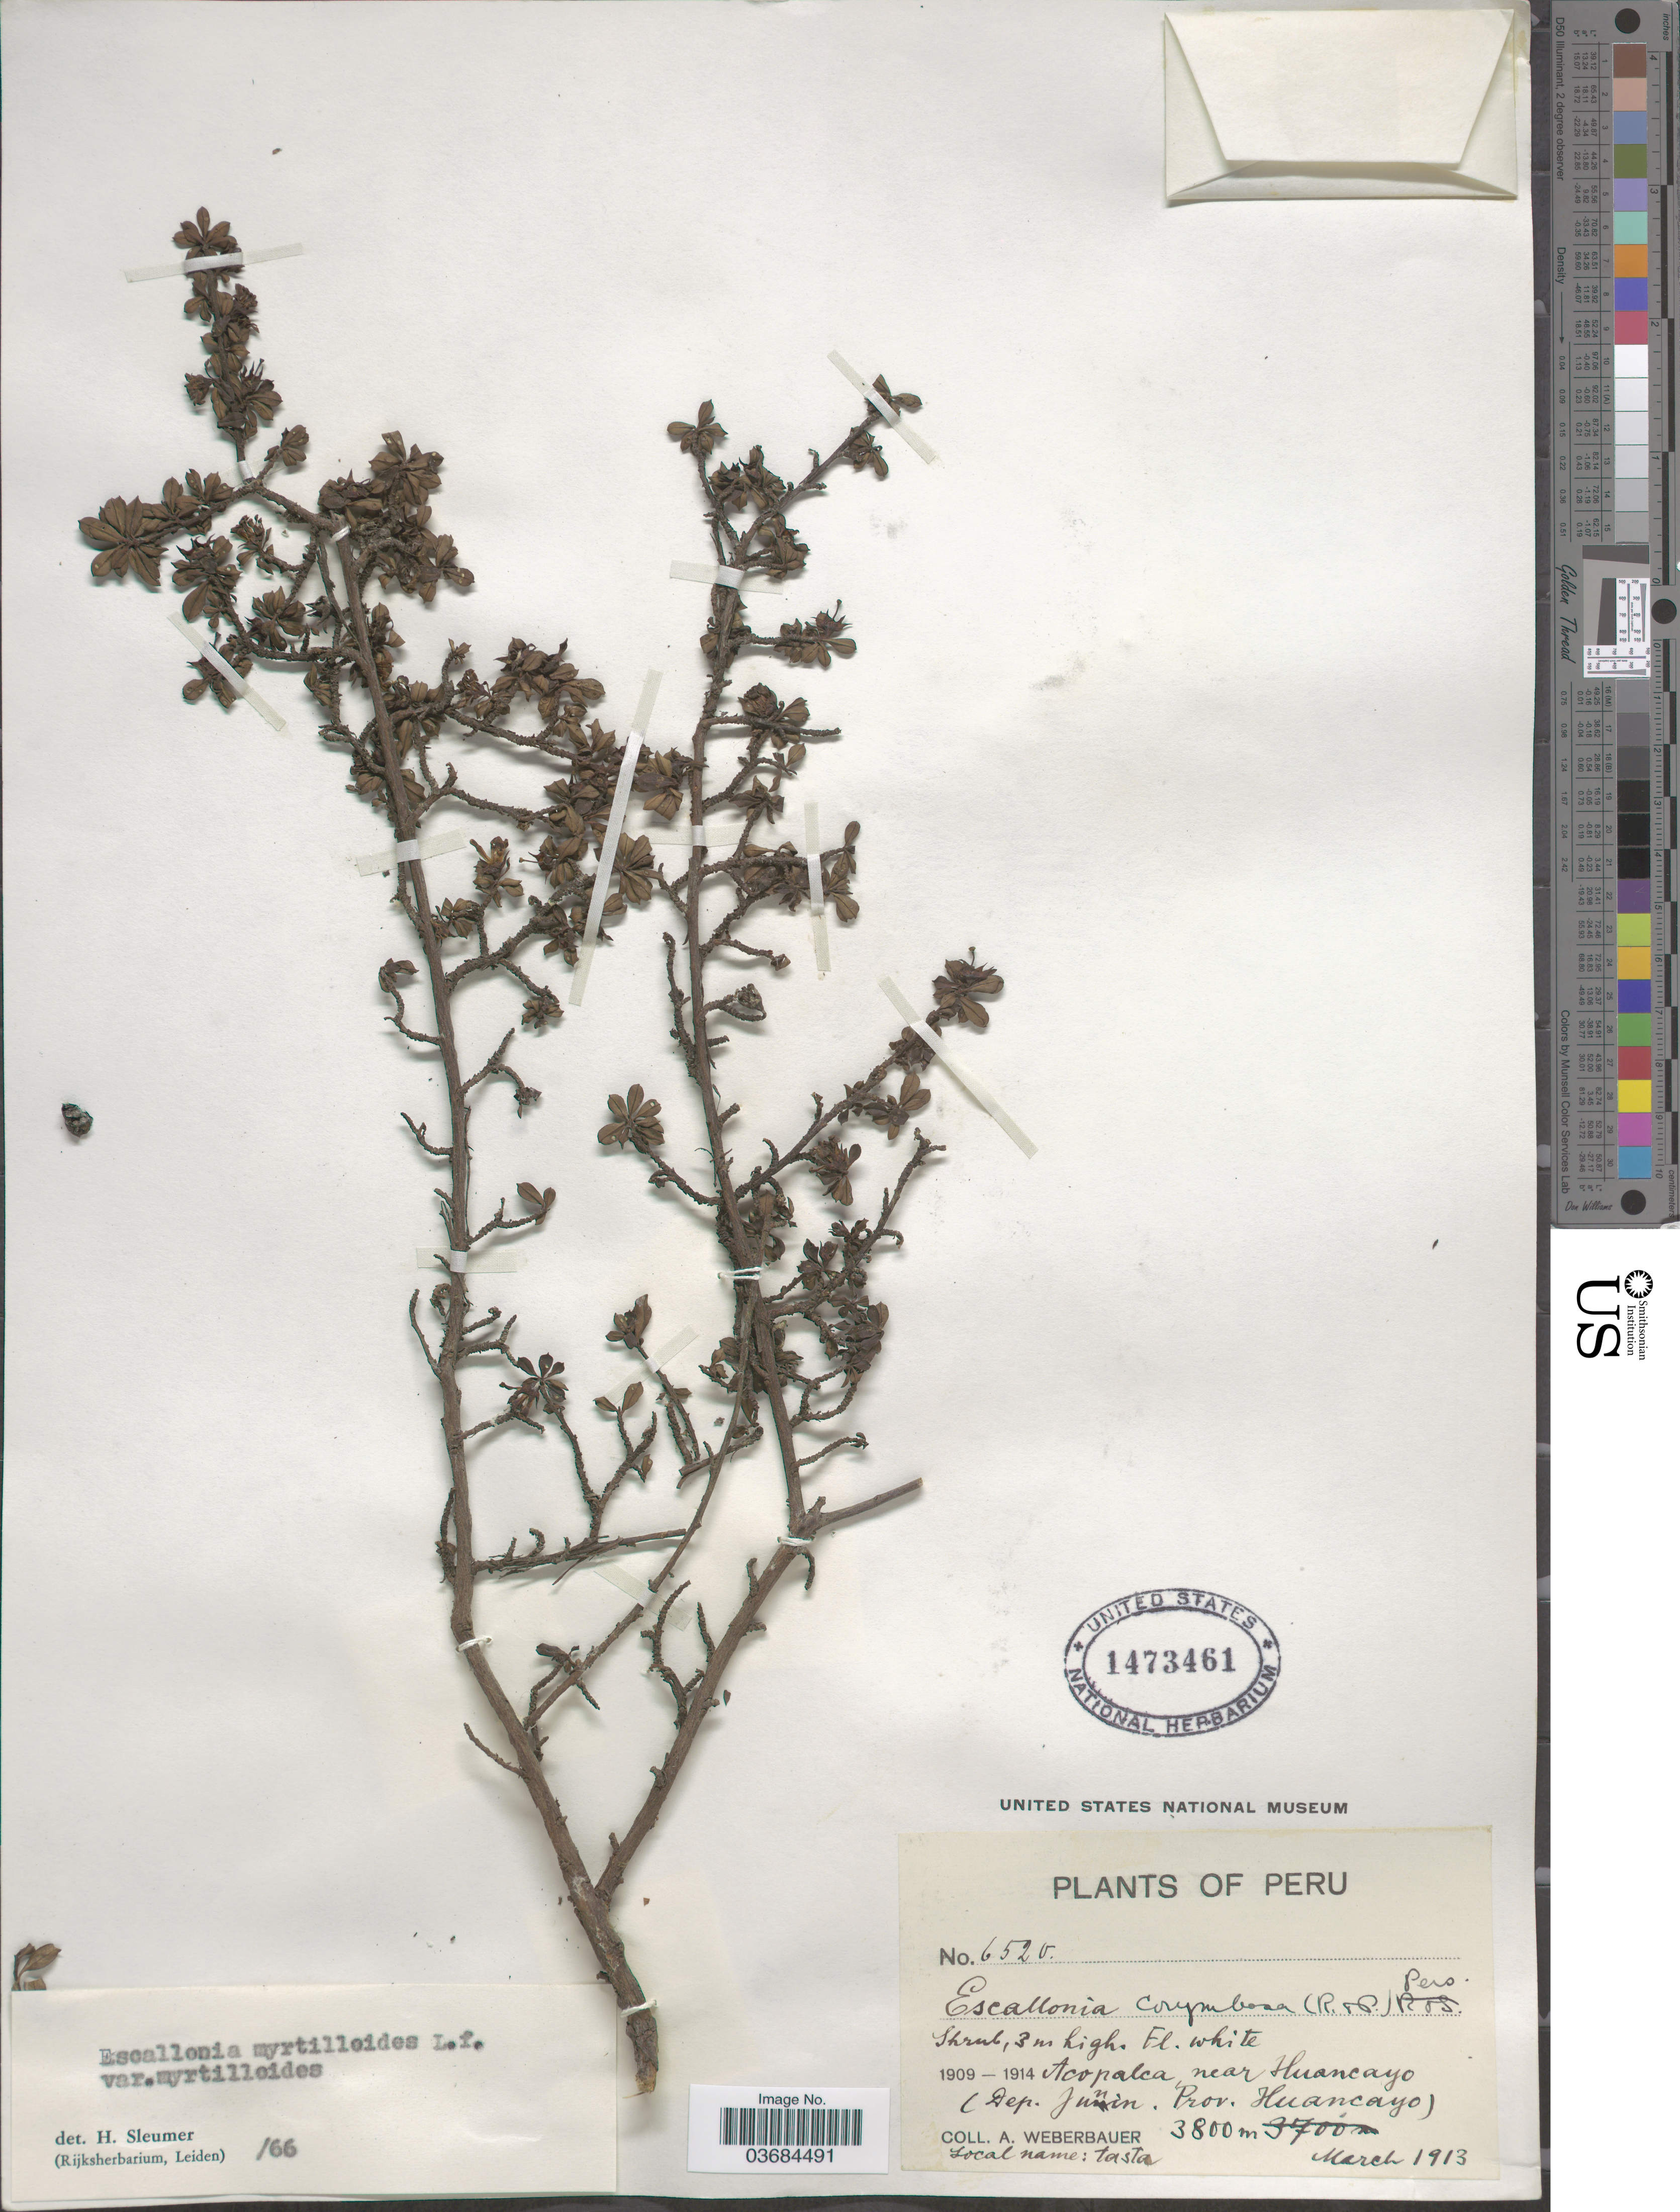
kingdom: Plantae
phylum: Tracheophyta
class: Magnoliopsida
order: Escalloniales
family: Escalloniaceae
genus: Escallonia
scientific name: Escallonia myrtilloides var. myrtilloides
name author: L. f.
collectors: A. Weberbauer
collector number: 6520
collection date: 1913-03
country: Peru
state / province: Junín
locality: Acopalca near Huancayo (Dep. Junin. Prov. Huancayo).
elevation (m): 3800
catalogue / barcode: US 1473461